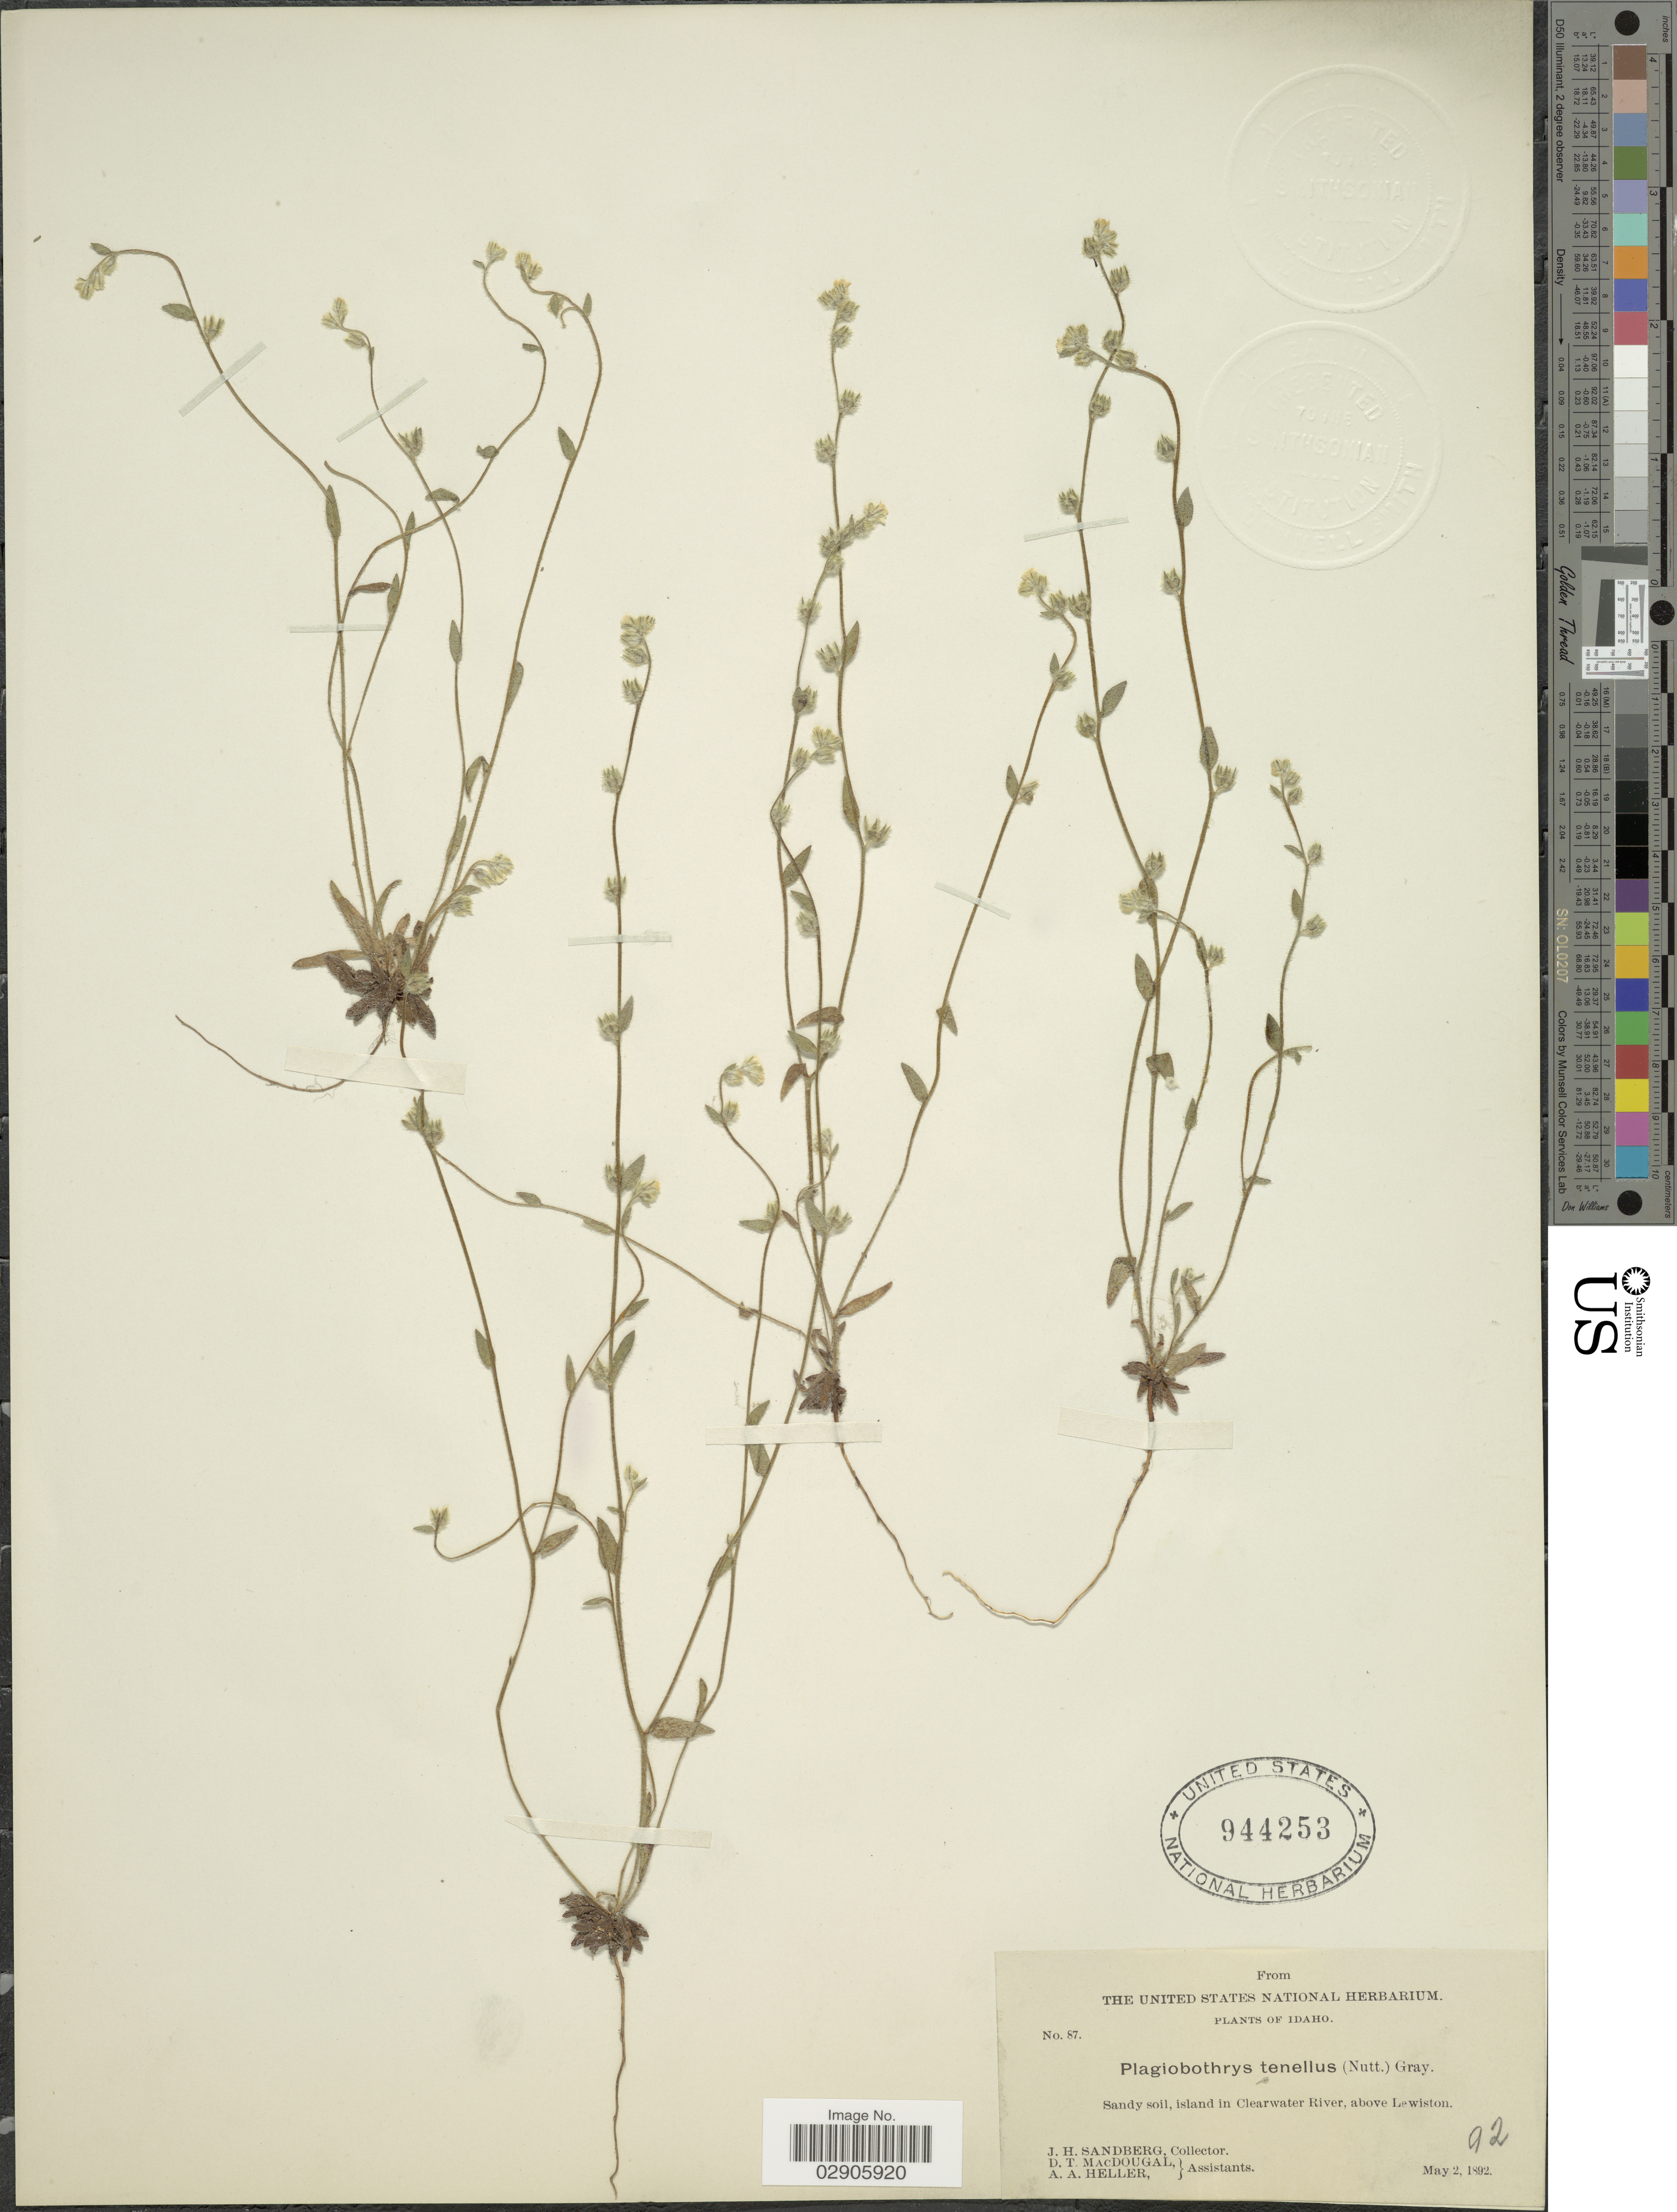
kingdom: Plantae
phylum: Tracheophyta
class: Magnoliopsida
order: Boraginales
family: Boraginaceae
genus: Plagiobothrys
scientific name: Plagiobothrys tenellus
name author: (Nutt.) A. Gray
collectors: J. H. Sandberg, D. T. MacDougal & A. A. Heller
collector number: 87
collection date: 1892-05-02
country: United States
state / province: Idaho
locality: Sandy soil, island in Clearwater River, above Lewiston.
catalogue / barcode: US 944253